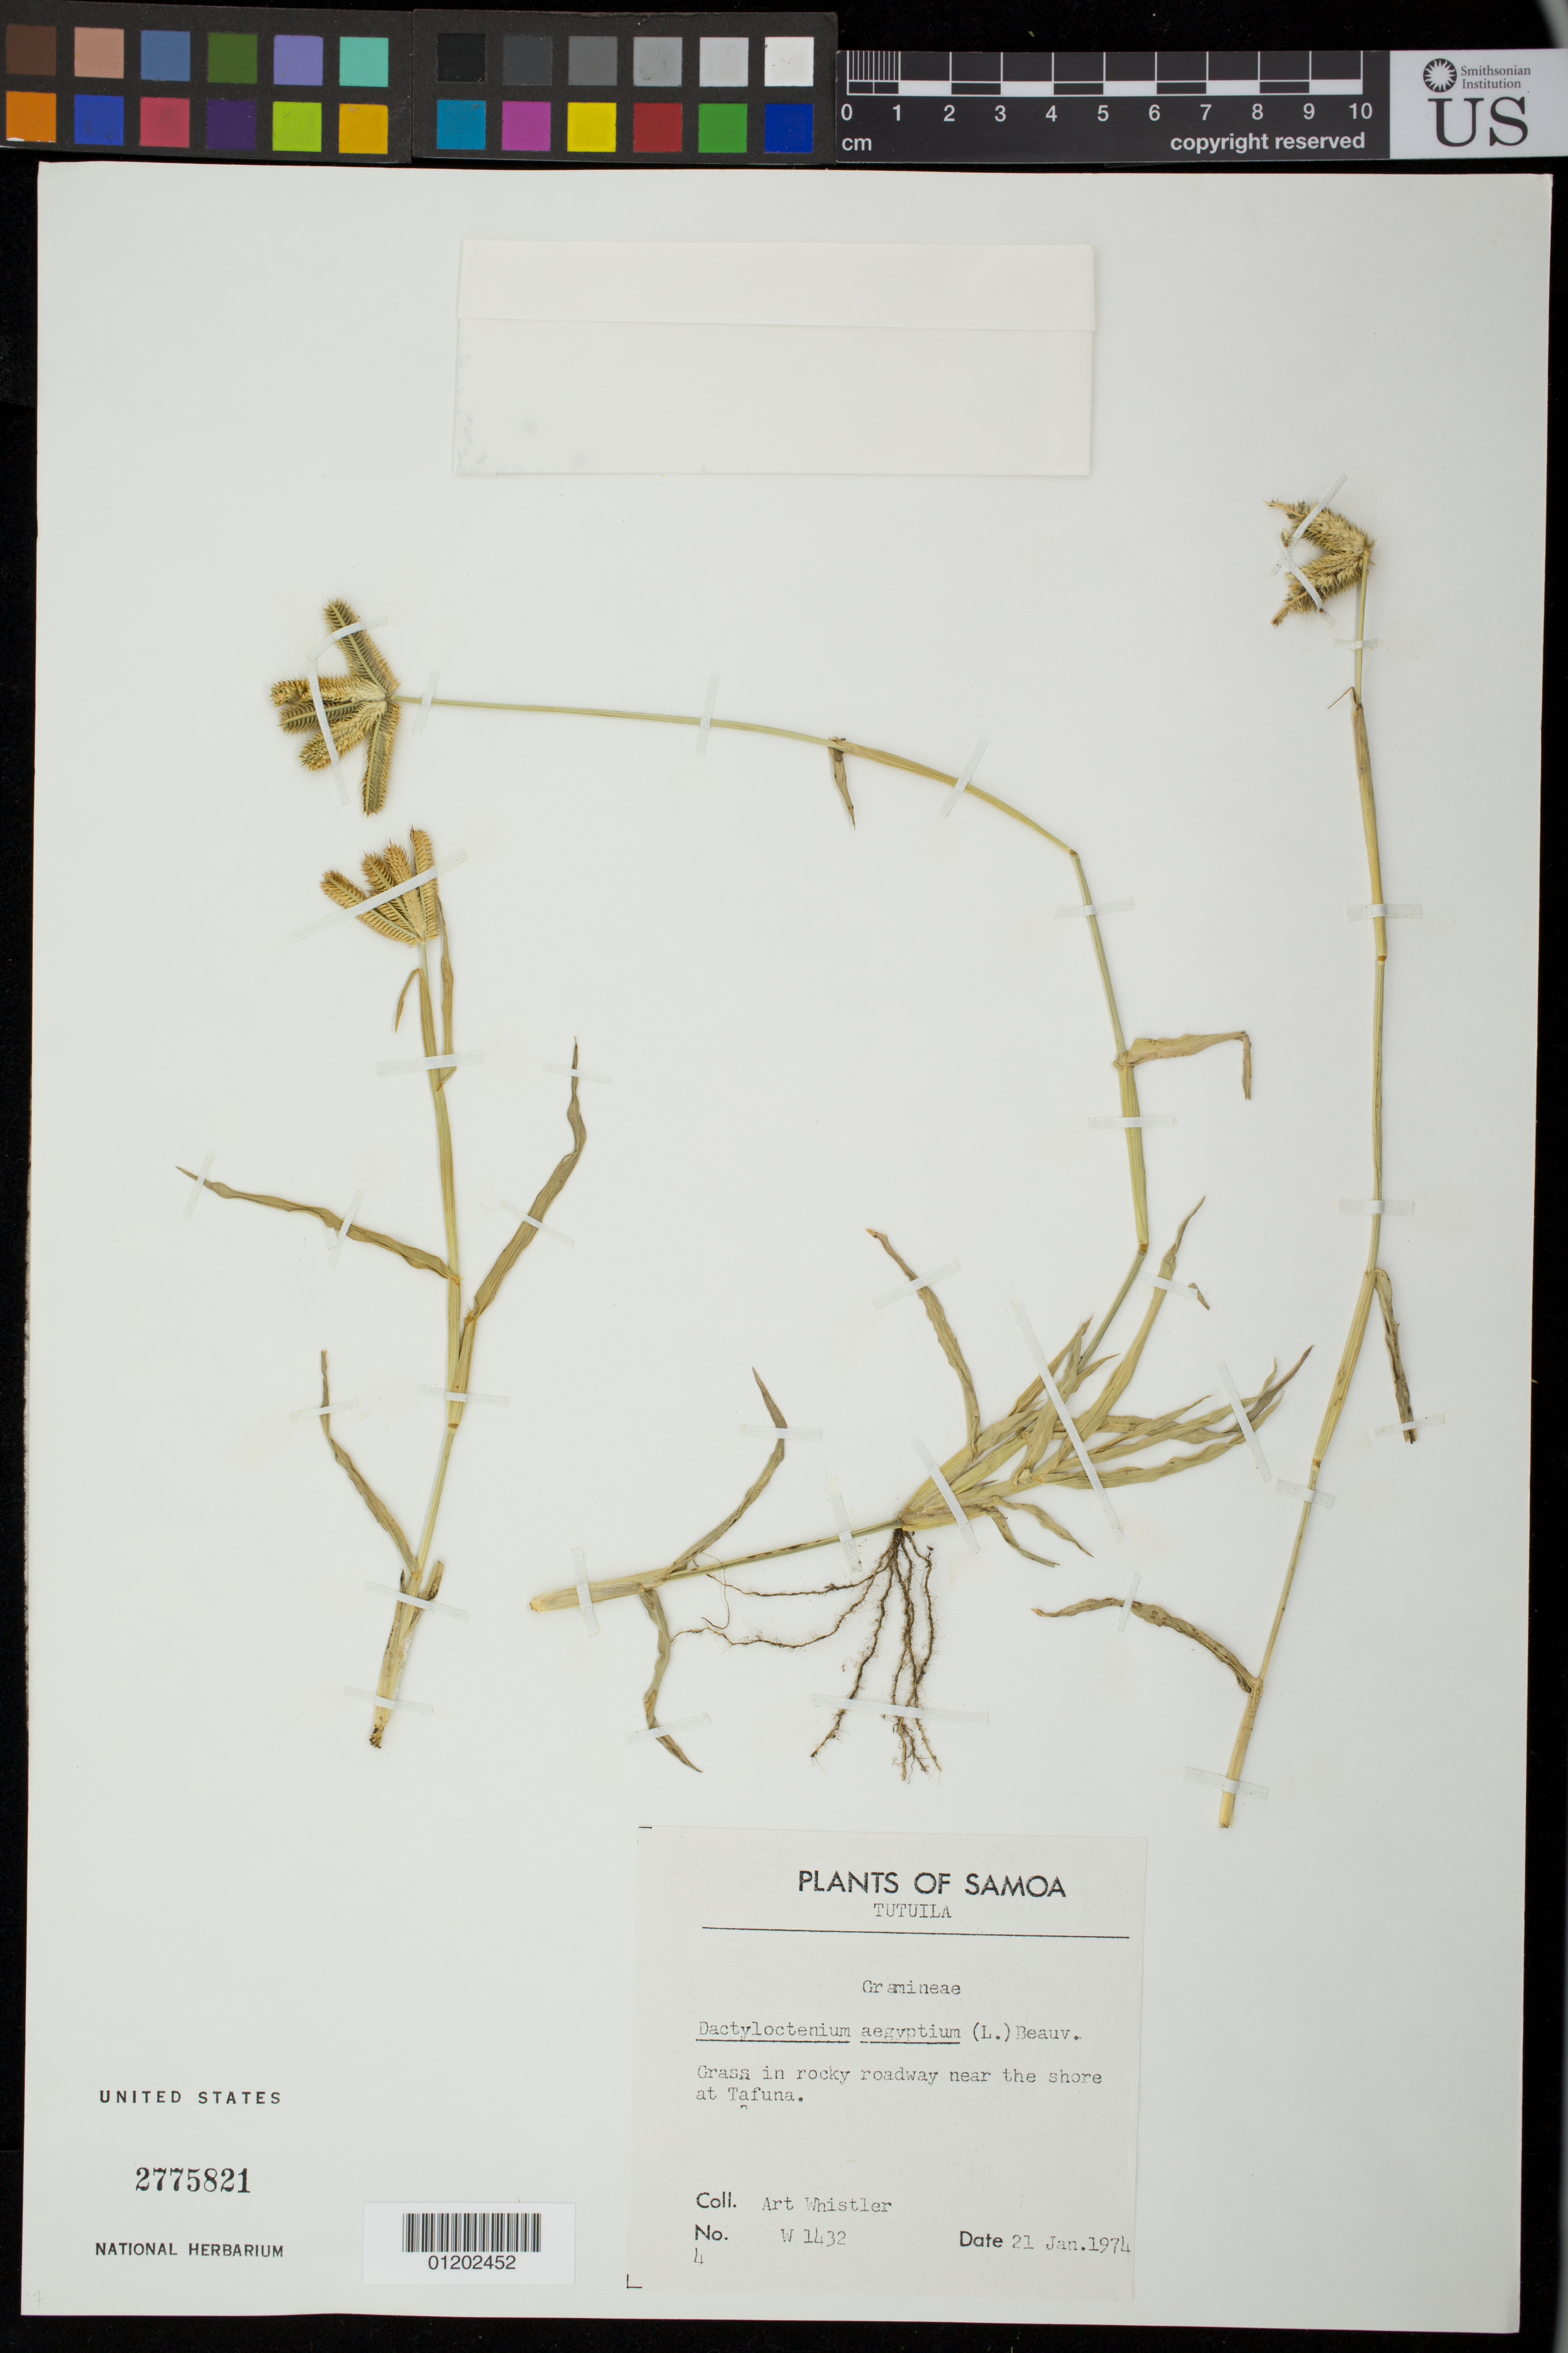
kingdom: Plantae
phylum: Tracheophyta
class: Liliopsida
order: Poales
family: Poaceae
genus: Dactyloctenium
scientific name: Dactyloctenium aegyptium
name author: (L.) Richt.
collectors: A. Whistler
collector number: W1432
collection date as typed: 21 Jan 1974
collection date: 1974-01-21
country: American Samoa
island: Tutua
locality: along the shore near Tafuna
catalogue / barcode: US 2775821